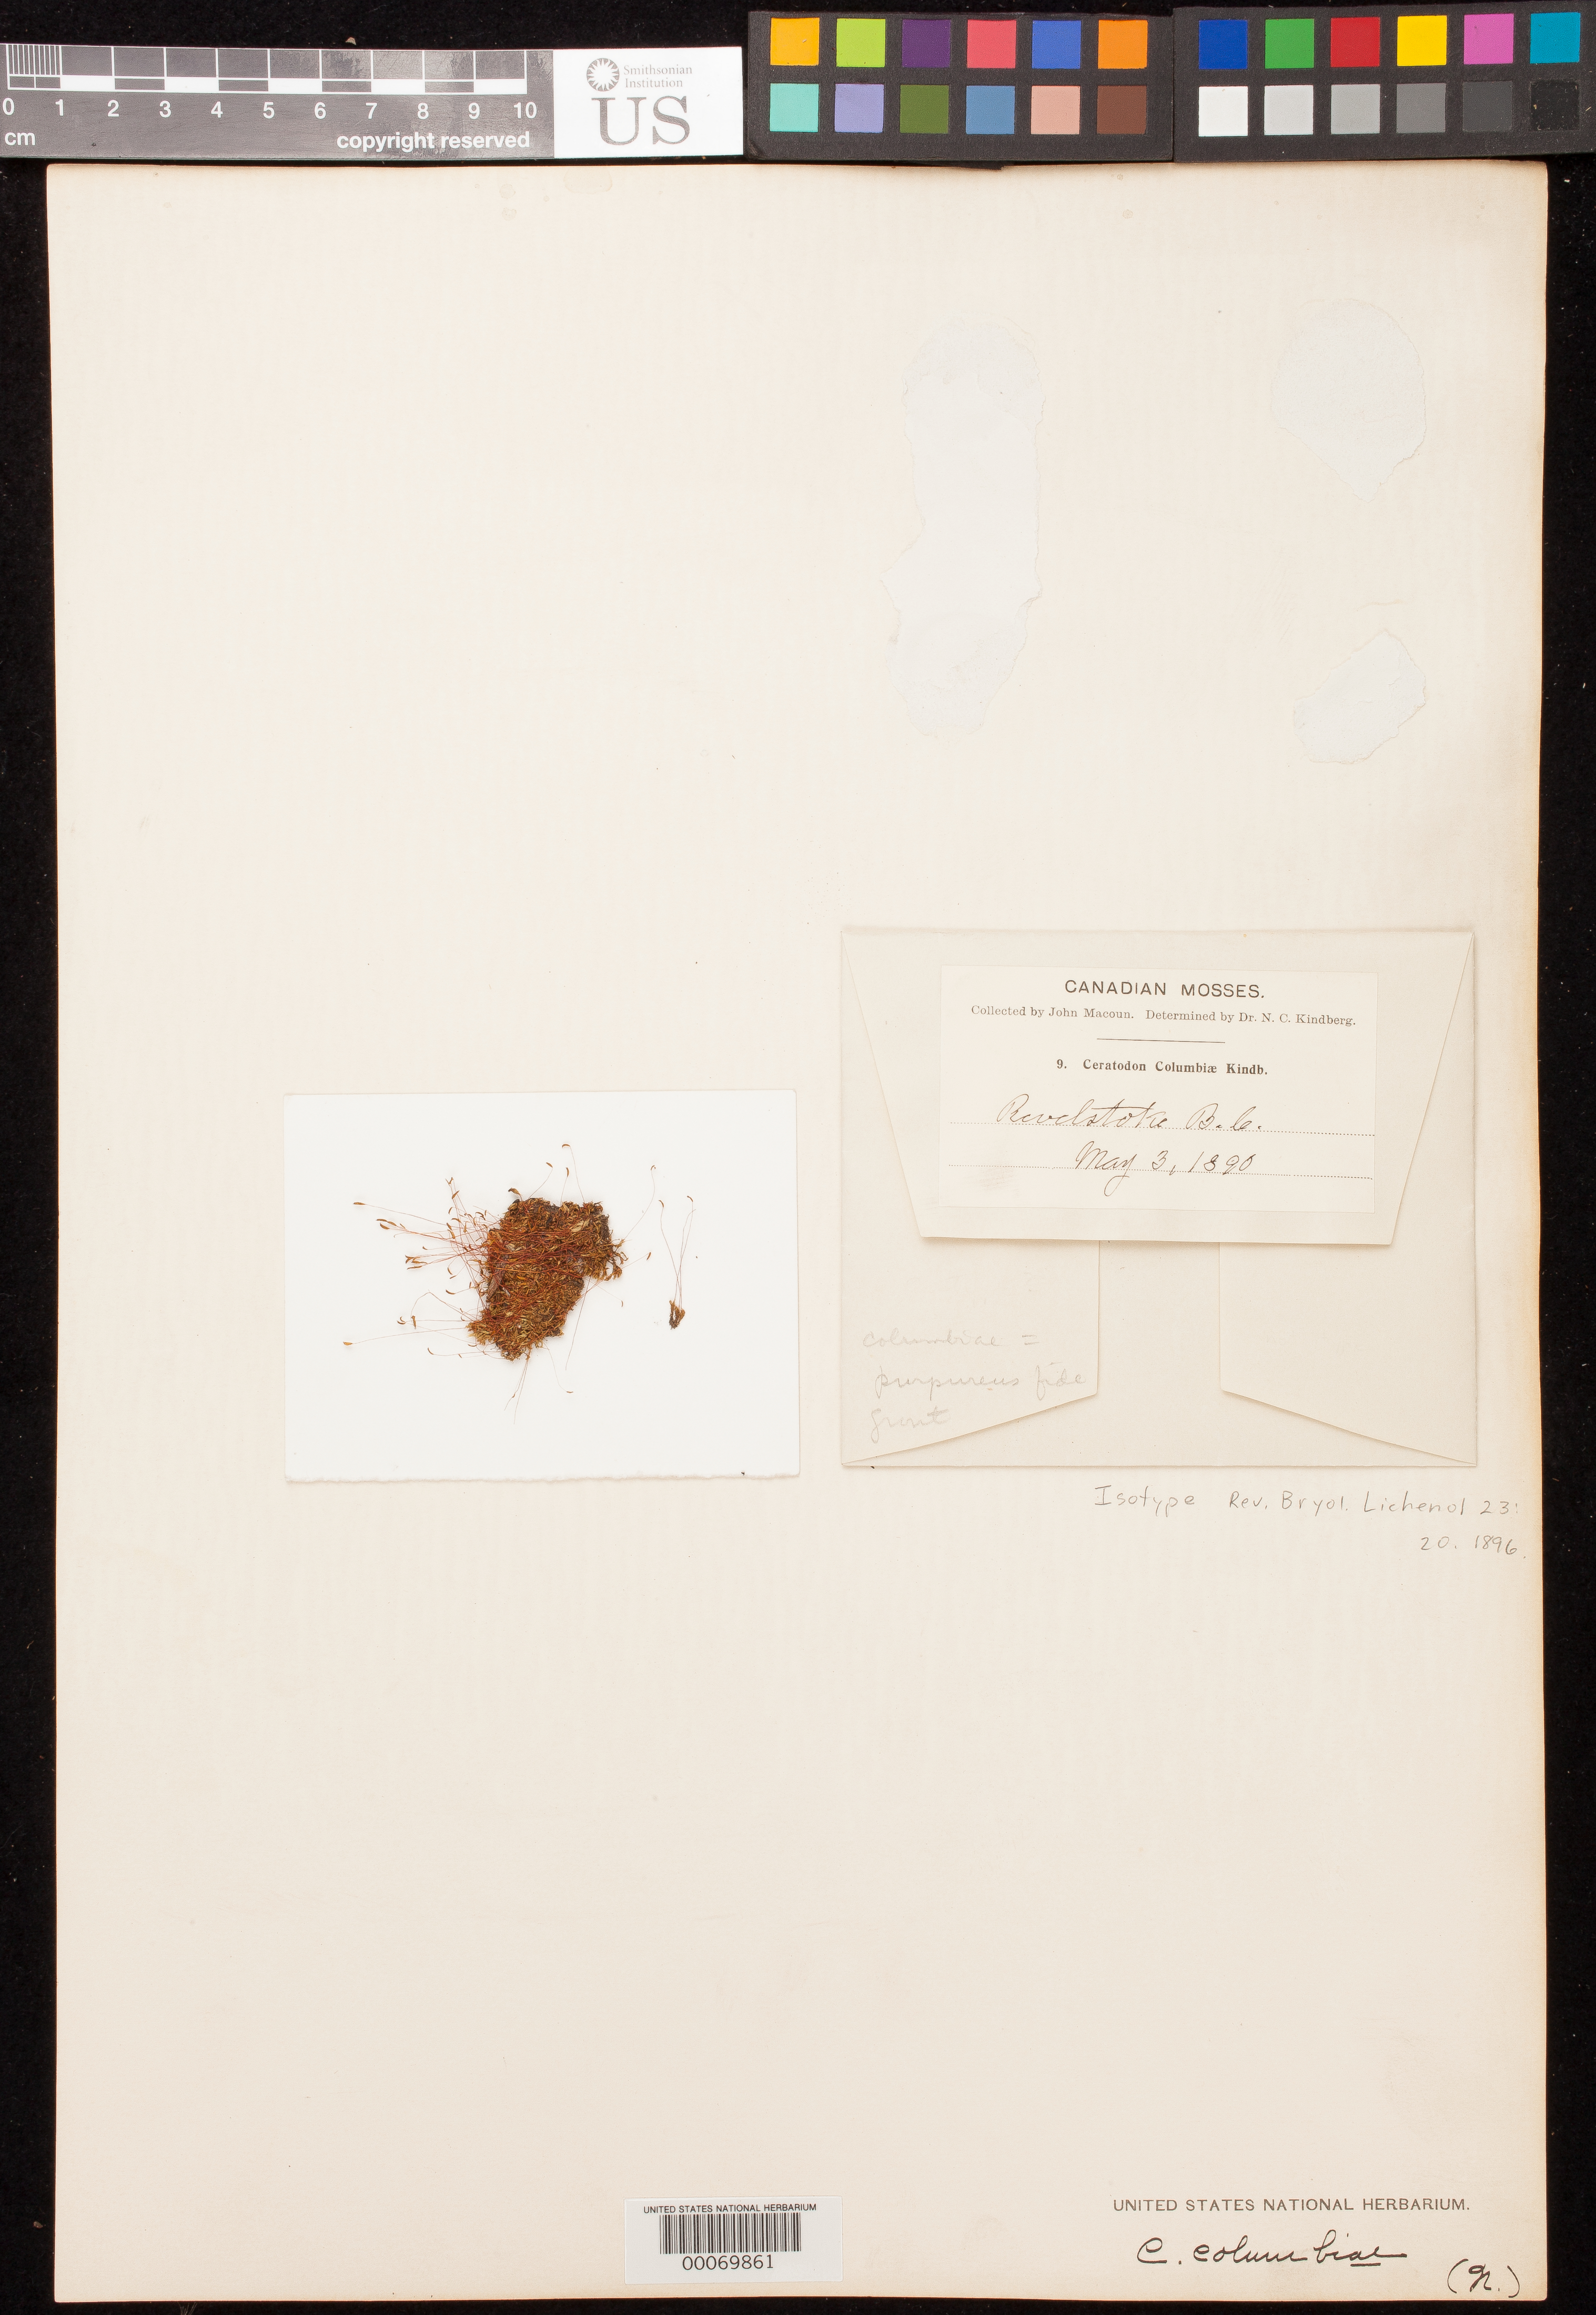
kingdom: Plantae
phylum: Bryophyta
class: Bryopsida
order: Dicranales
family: Ditrichaceae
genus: Ceratodon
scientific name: Ceratodon columbiae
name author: Kindb.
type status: Isotype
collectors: J. Macoun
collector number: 9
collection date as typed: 03 May 1890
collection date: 1890-05-03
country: Canada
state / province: British Columbia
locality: Revelstoke.